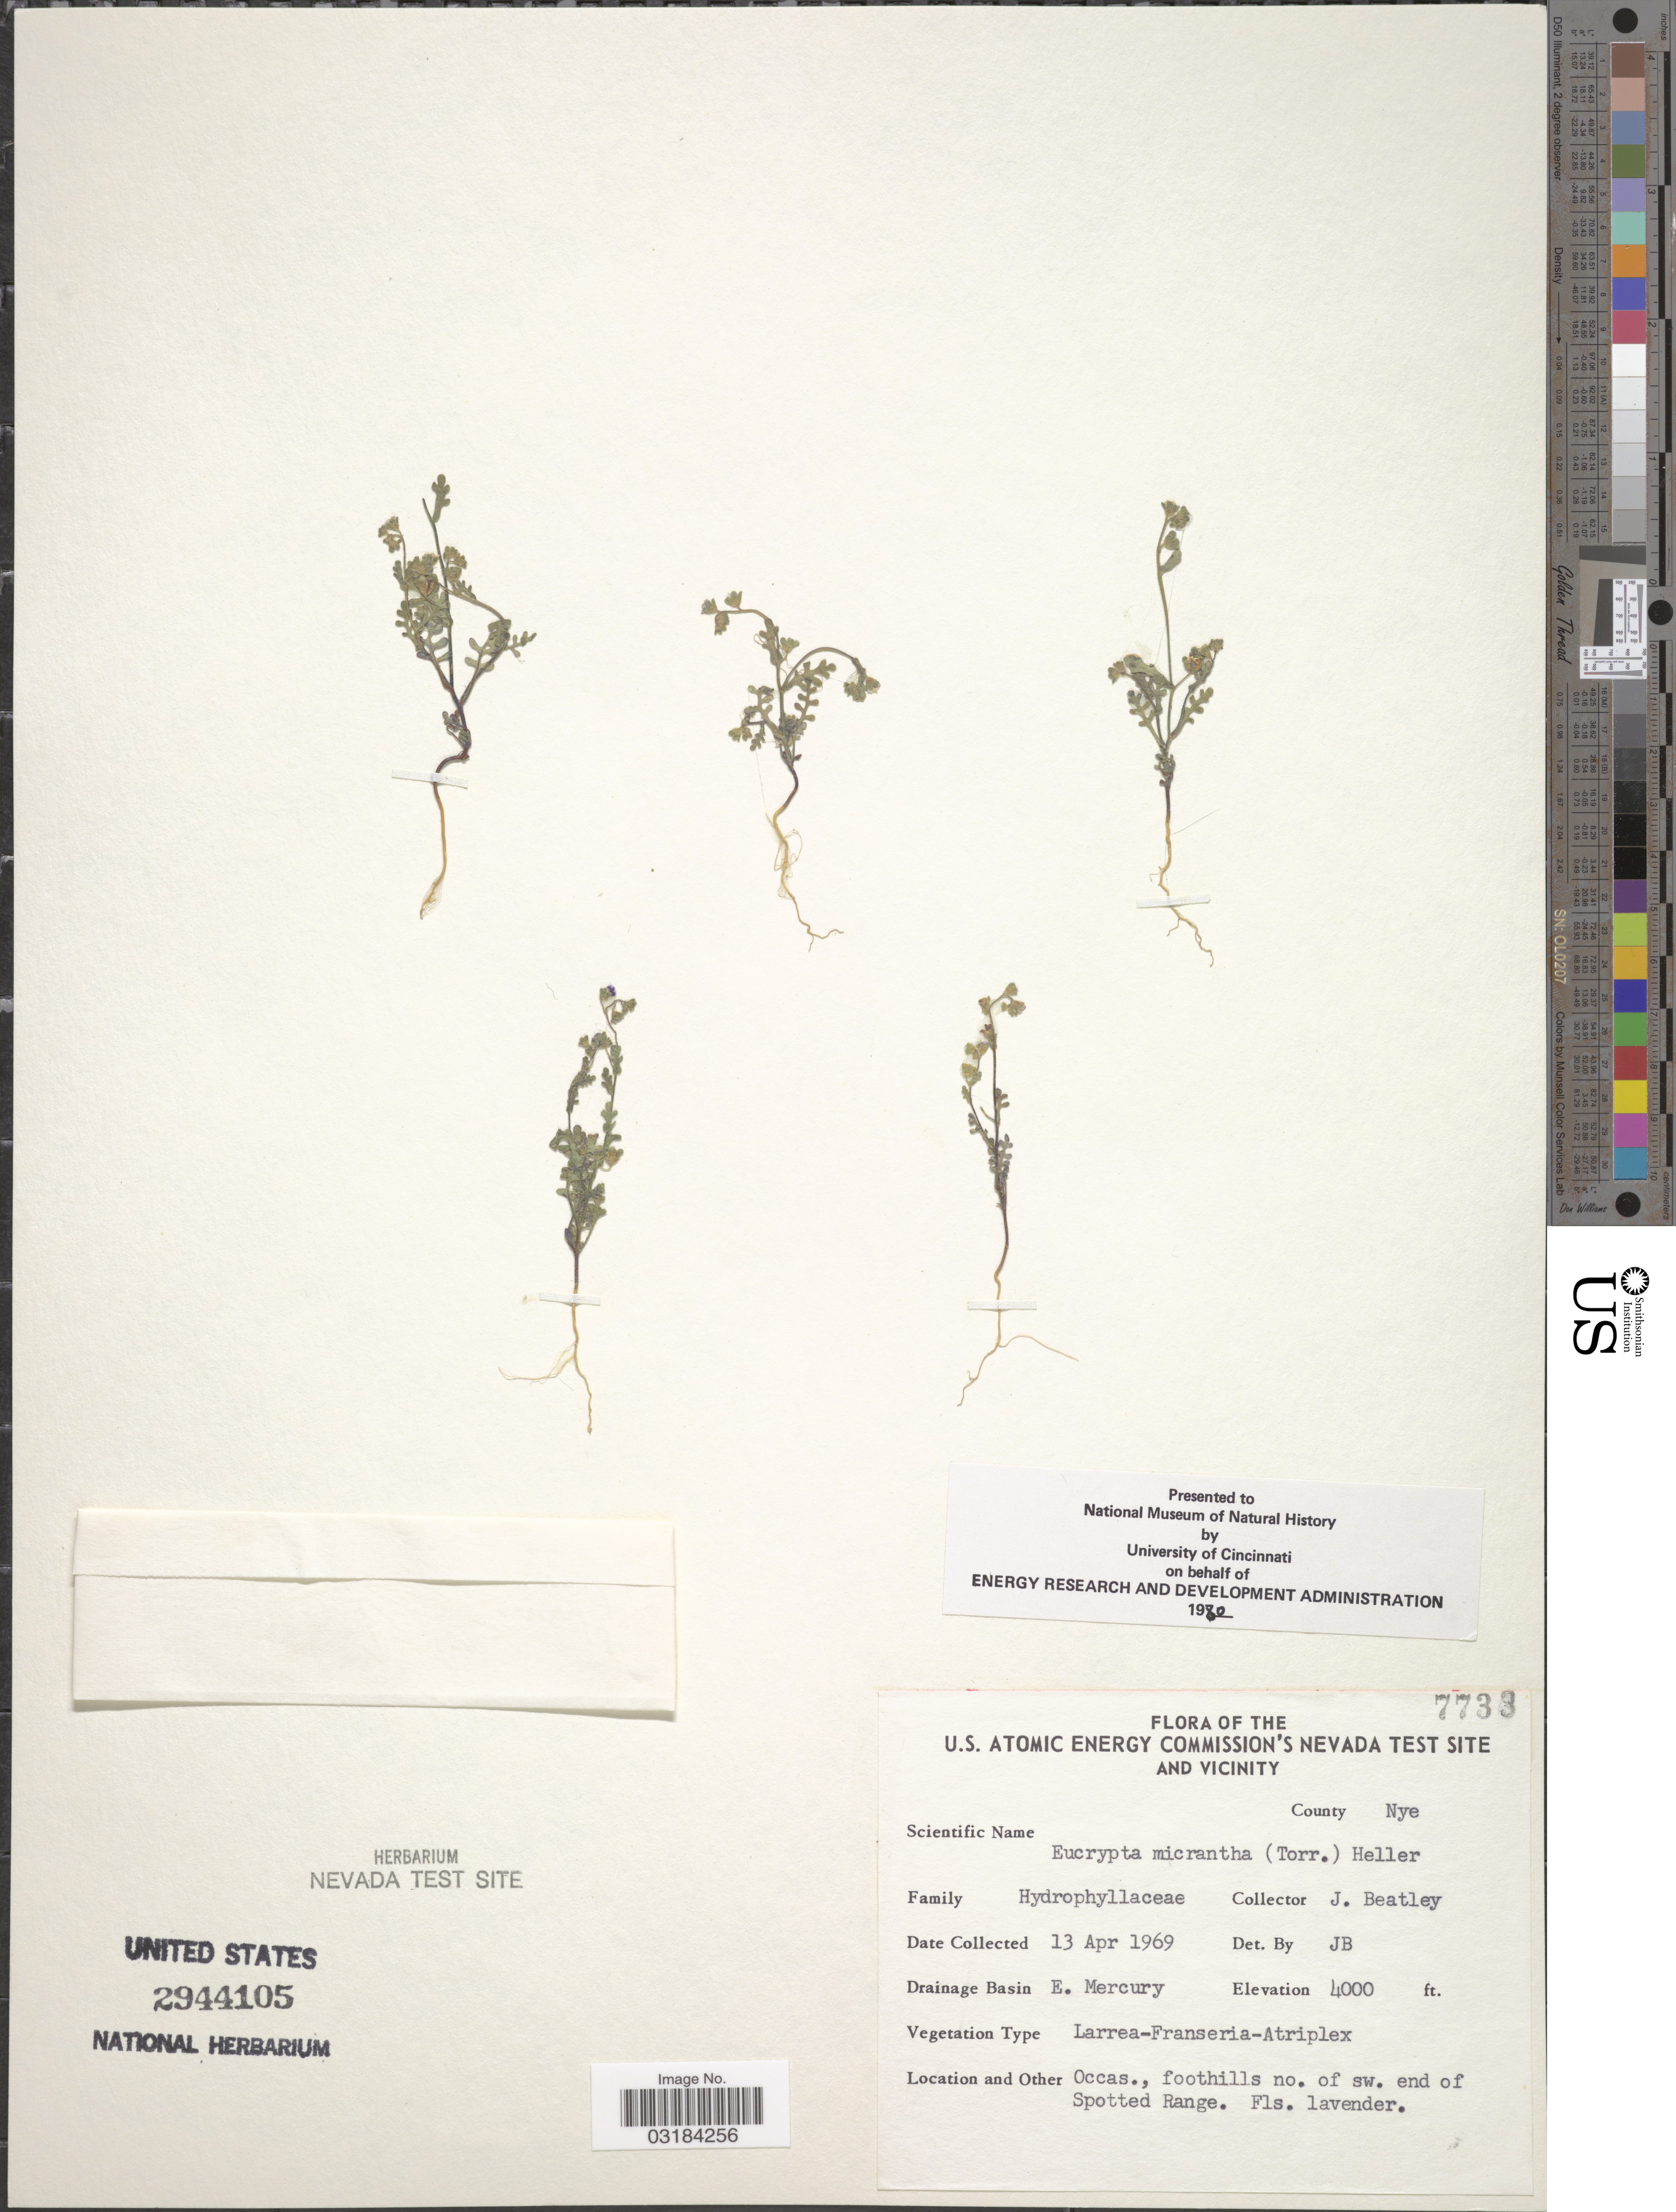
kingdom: Plantae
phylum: Tracheophyta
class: Magnoliopsida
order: Boraginales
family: Hydrophyllaceae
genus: Eucrypta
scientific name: Eucrypta micrantha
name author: (Torr.) A. Heller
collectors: J. C. Beatley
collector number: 7733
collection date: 1969-04-13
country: United States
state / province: Nevada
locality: U.S. Atomic Energy Commission's Nevada Test Site and Vicinity. County Nye. Drainage Basin E. Mercury. Foothills no. of sw. end of Spotted Range.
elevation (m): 1219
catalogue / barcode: US 2944105